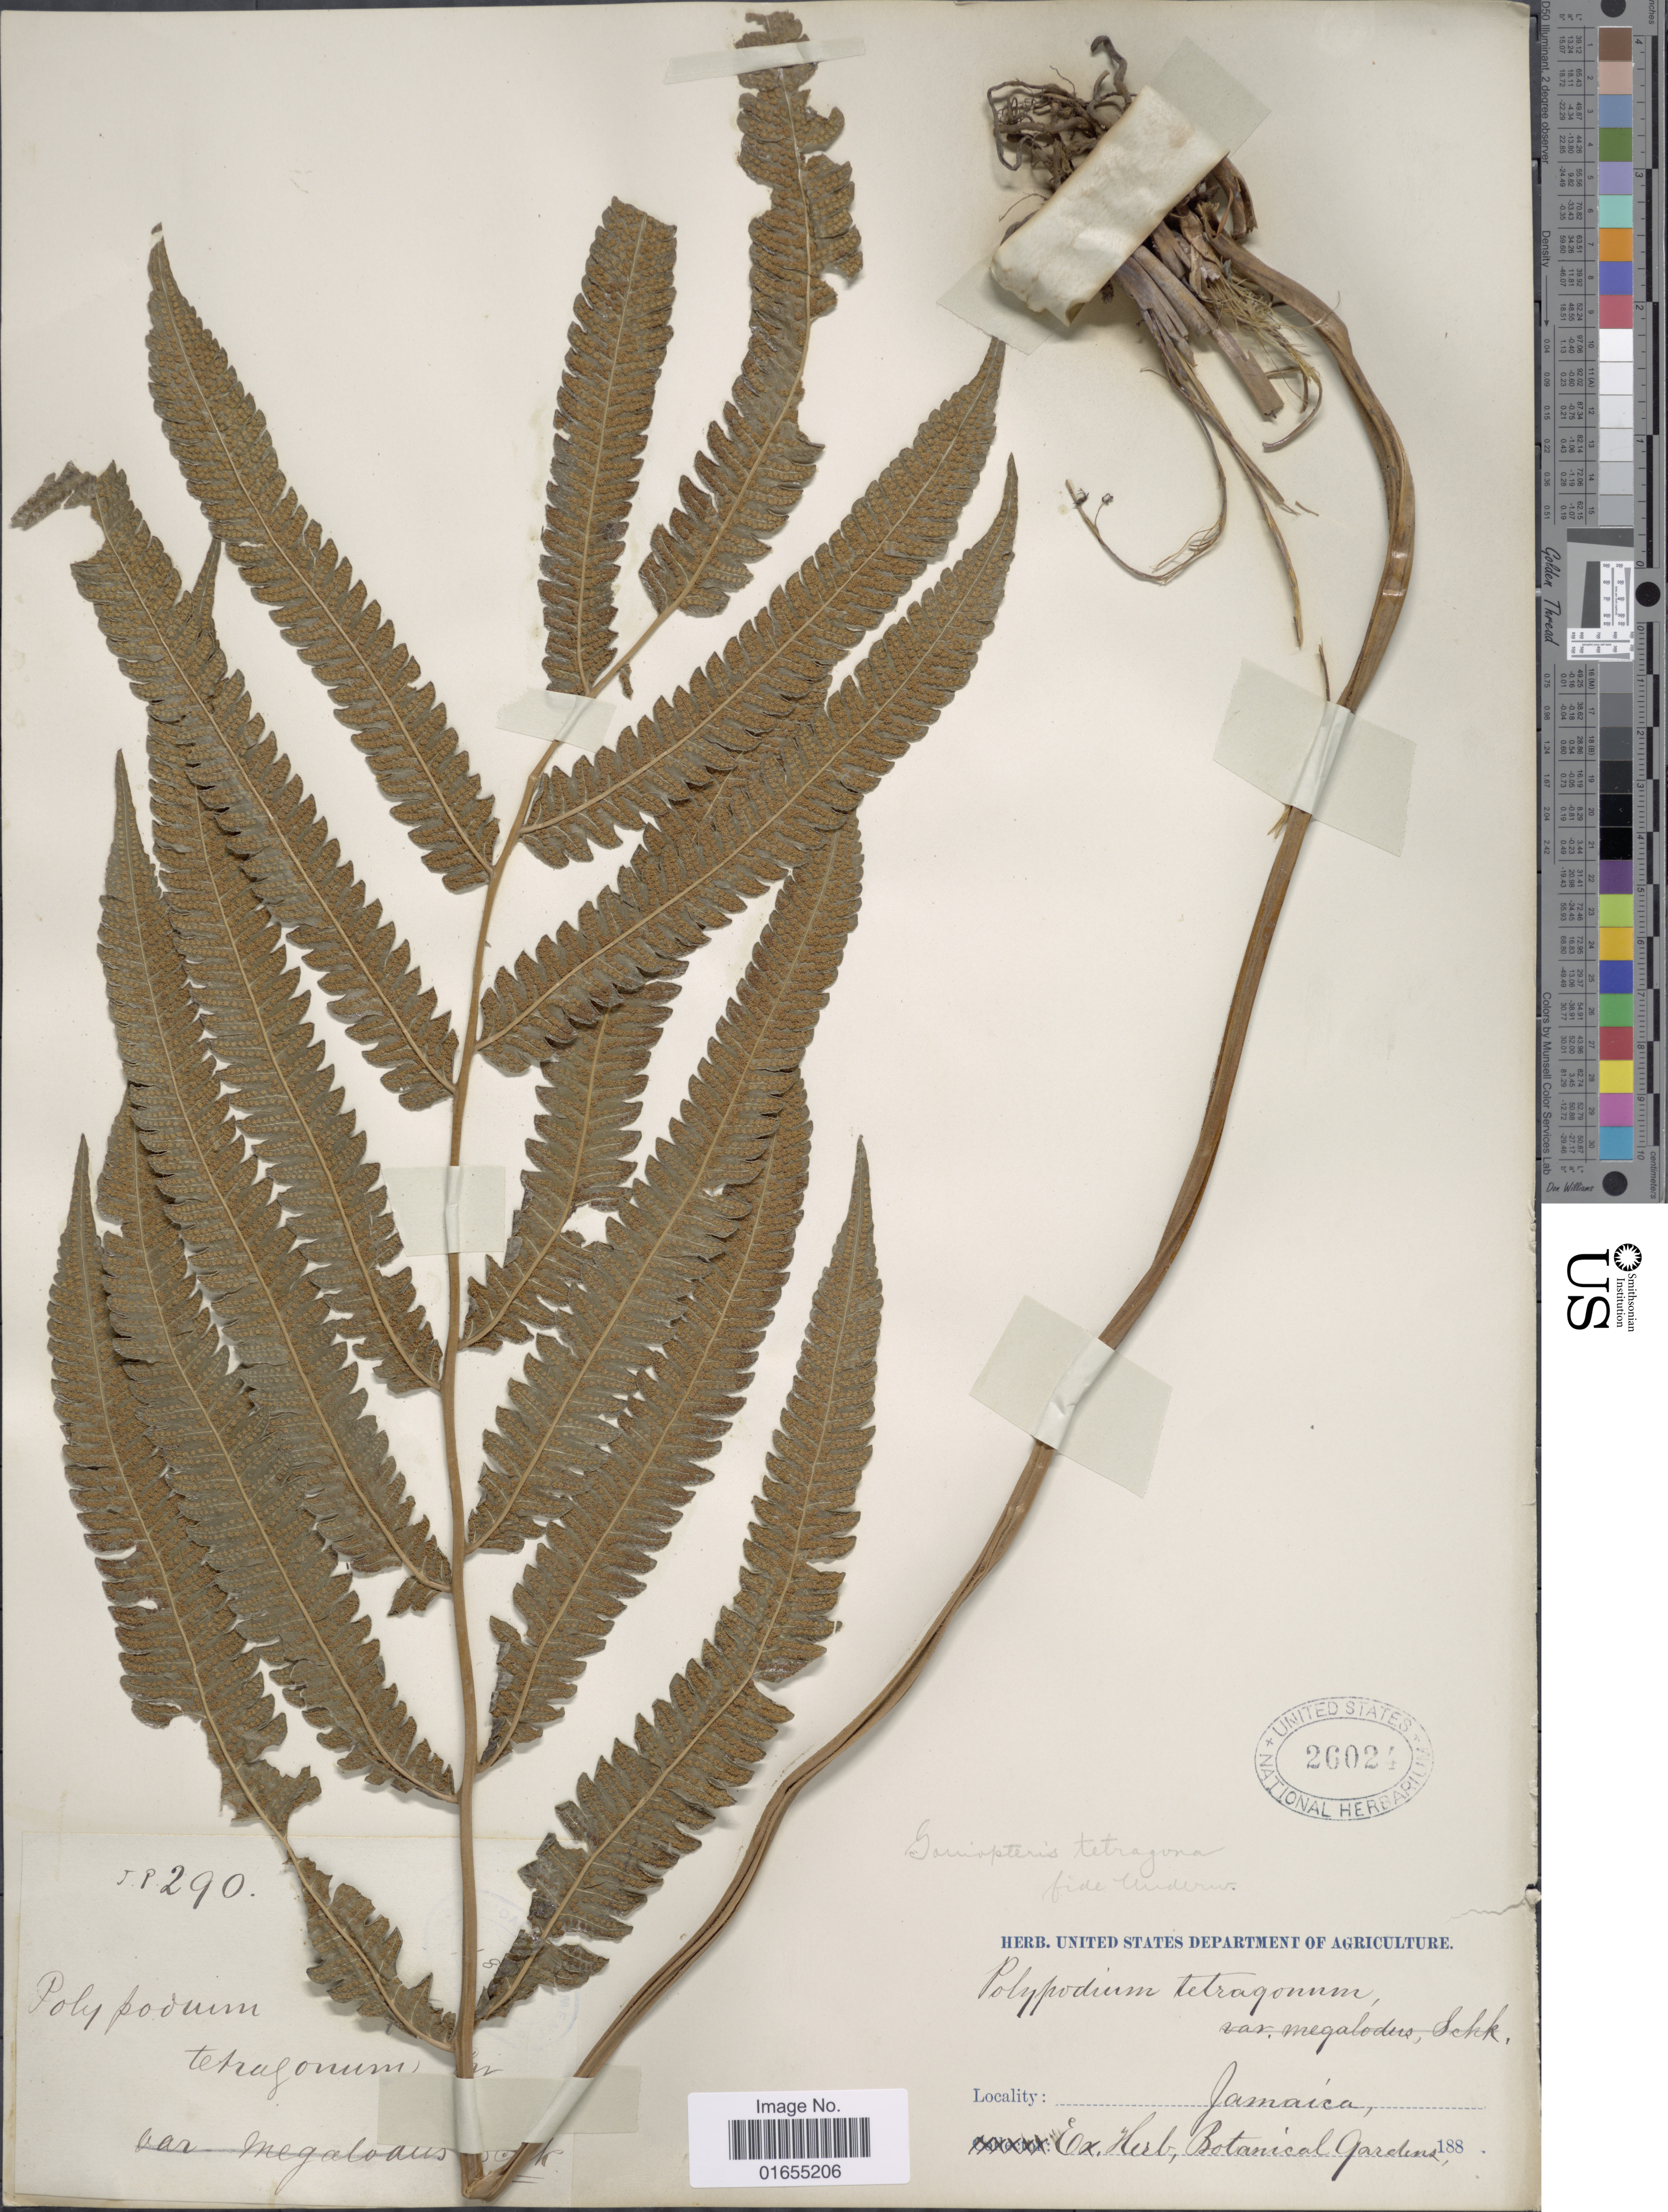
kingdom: Plantae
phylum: Tracheophyta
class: Polypodiopsida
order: Polypodiales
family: Thelypteridaceae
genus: Goniopteris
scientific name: Goniopteris subtetragona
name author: (Link) Vareschi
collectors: ex herb. Bot. Gard.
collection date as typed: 188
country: Jamaica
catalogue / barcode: US 26024